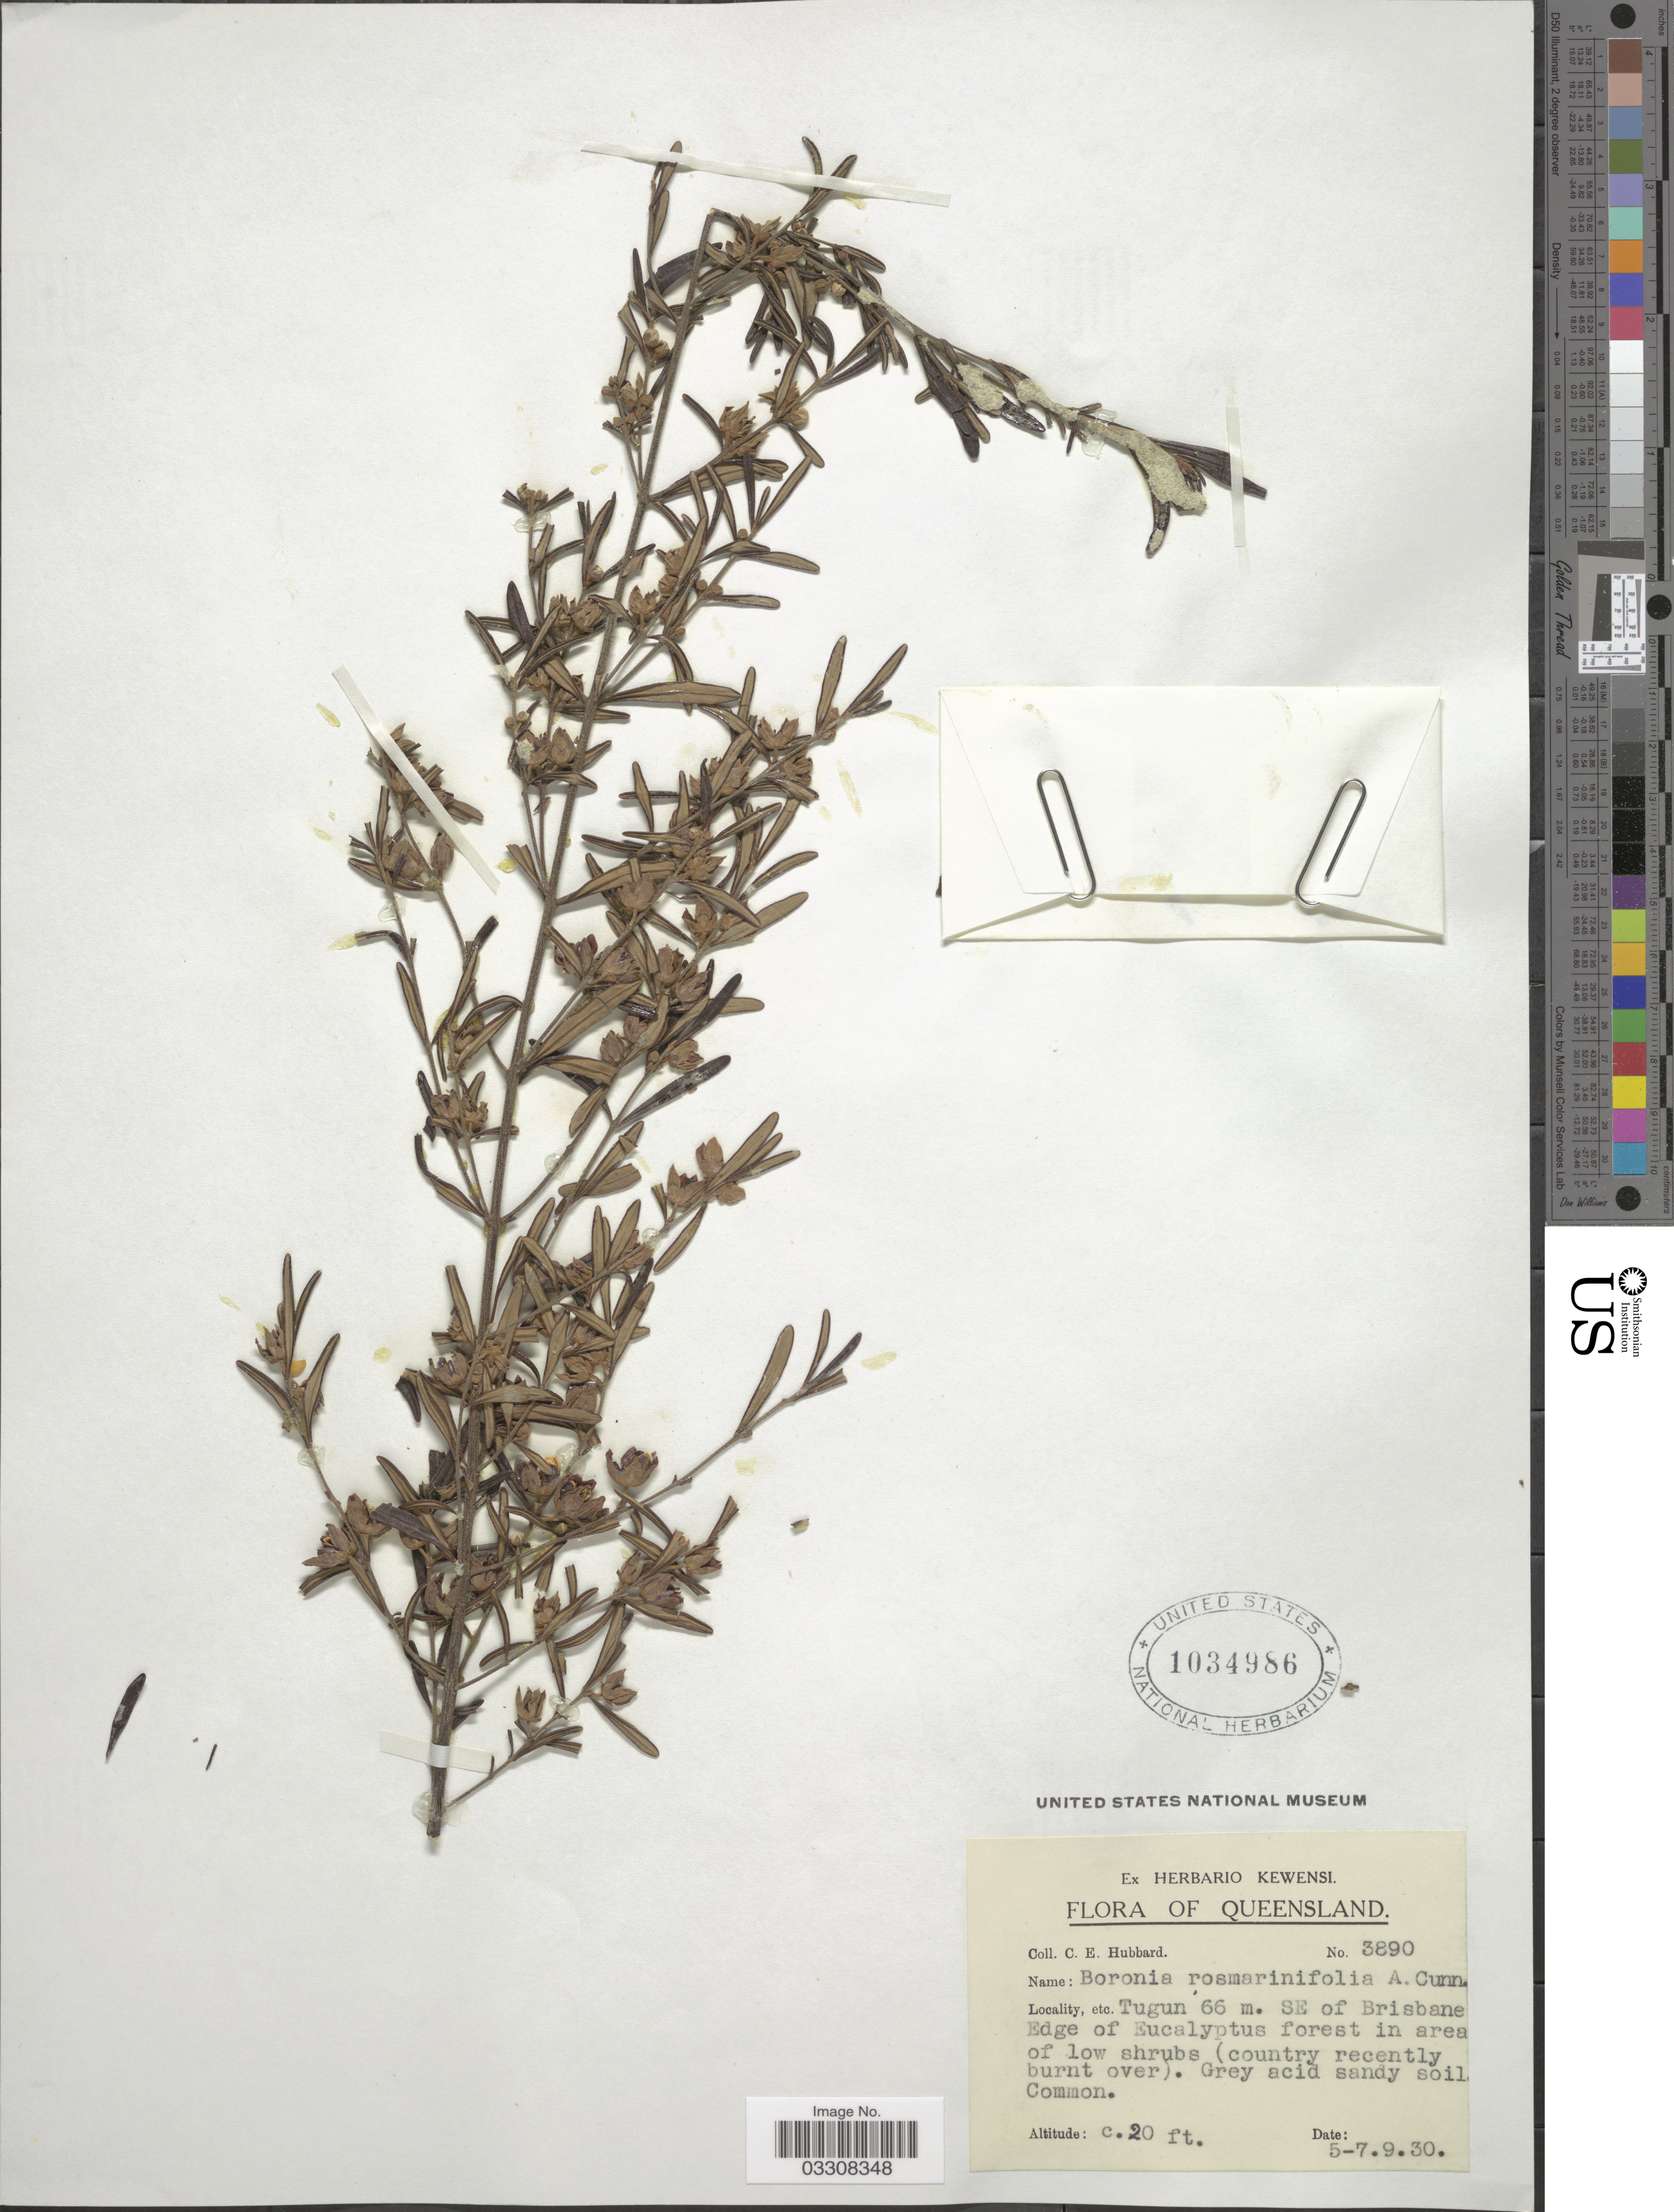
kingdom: Plantae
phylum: Tracheophyta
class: Magnoliopsida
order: Sapindales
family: Rutaceae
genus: Boronia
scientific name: Boronia rosmarinifolia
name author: A. Cunn.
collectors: C. E. Hubbard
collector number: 3890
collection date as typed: Transcribed d/m/y: 5/9/30 to 7/9/30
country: Australia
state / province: Queensland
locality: Tugun 66 m. SE of Brisbane Edge.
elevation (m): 6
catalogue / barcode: US 1034986